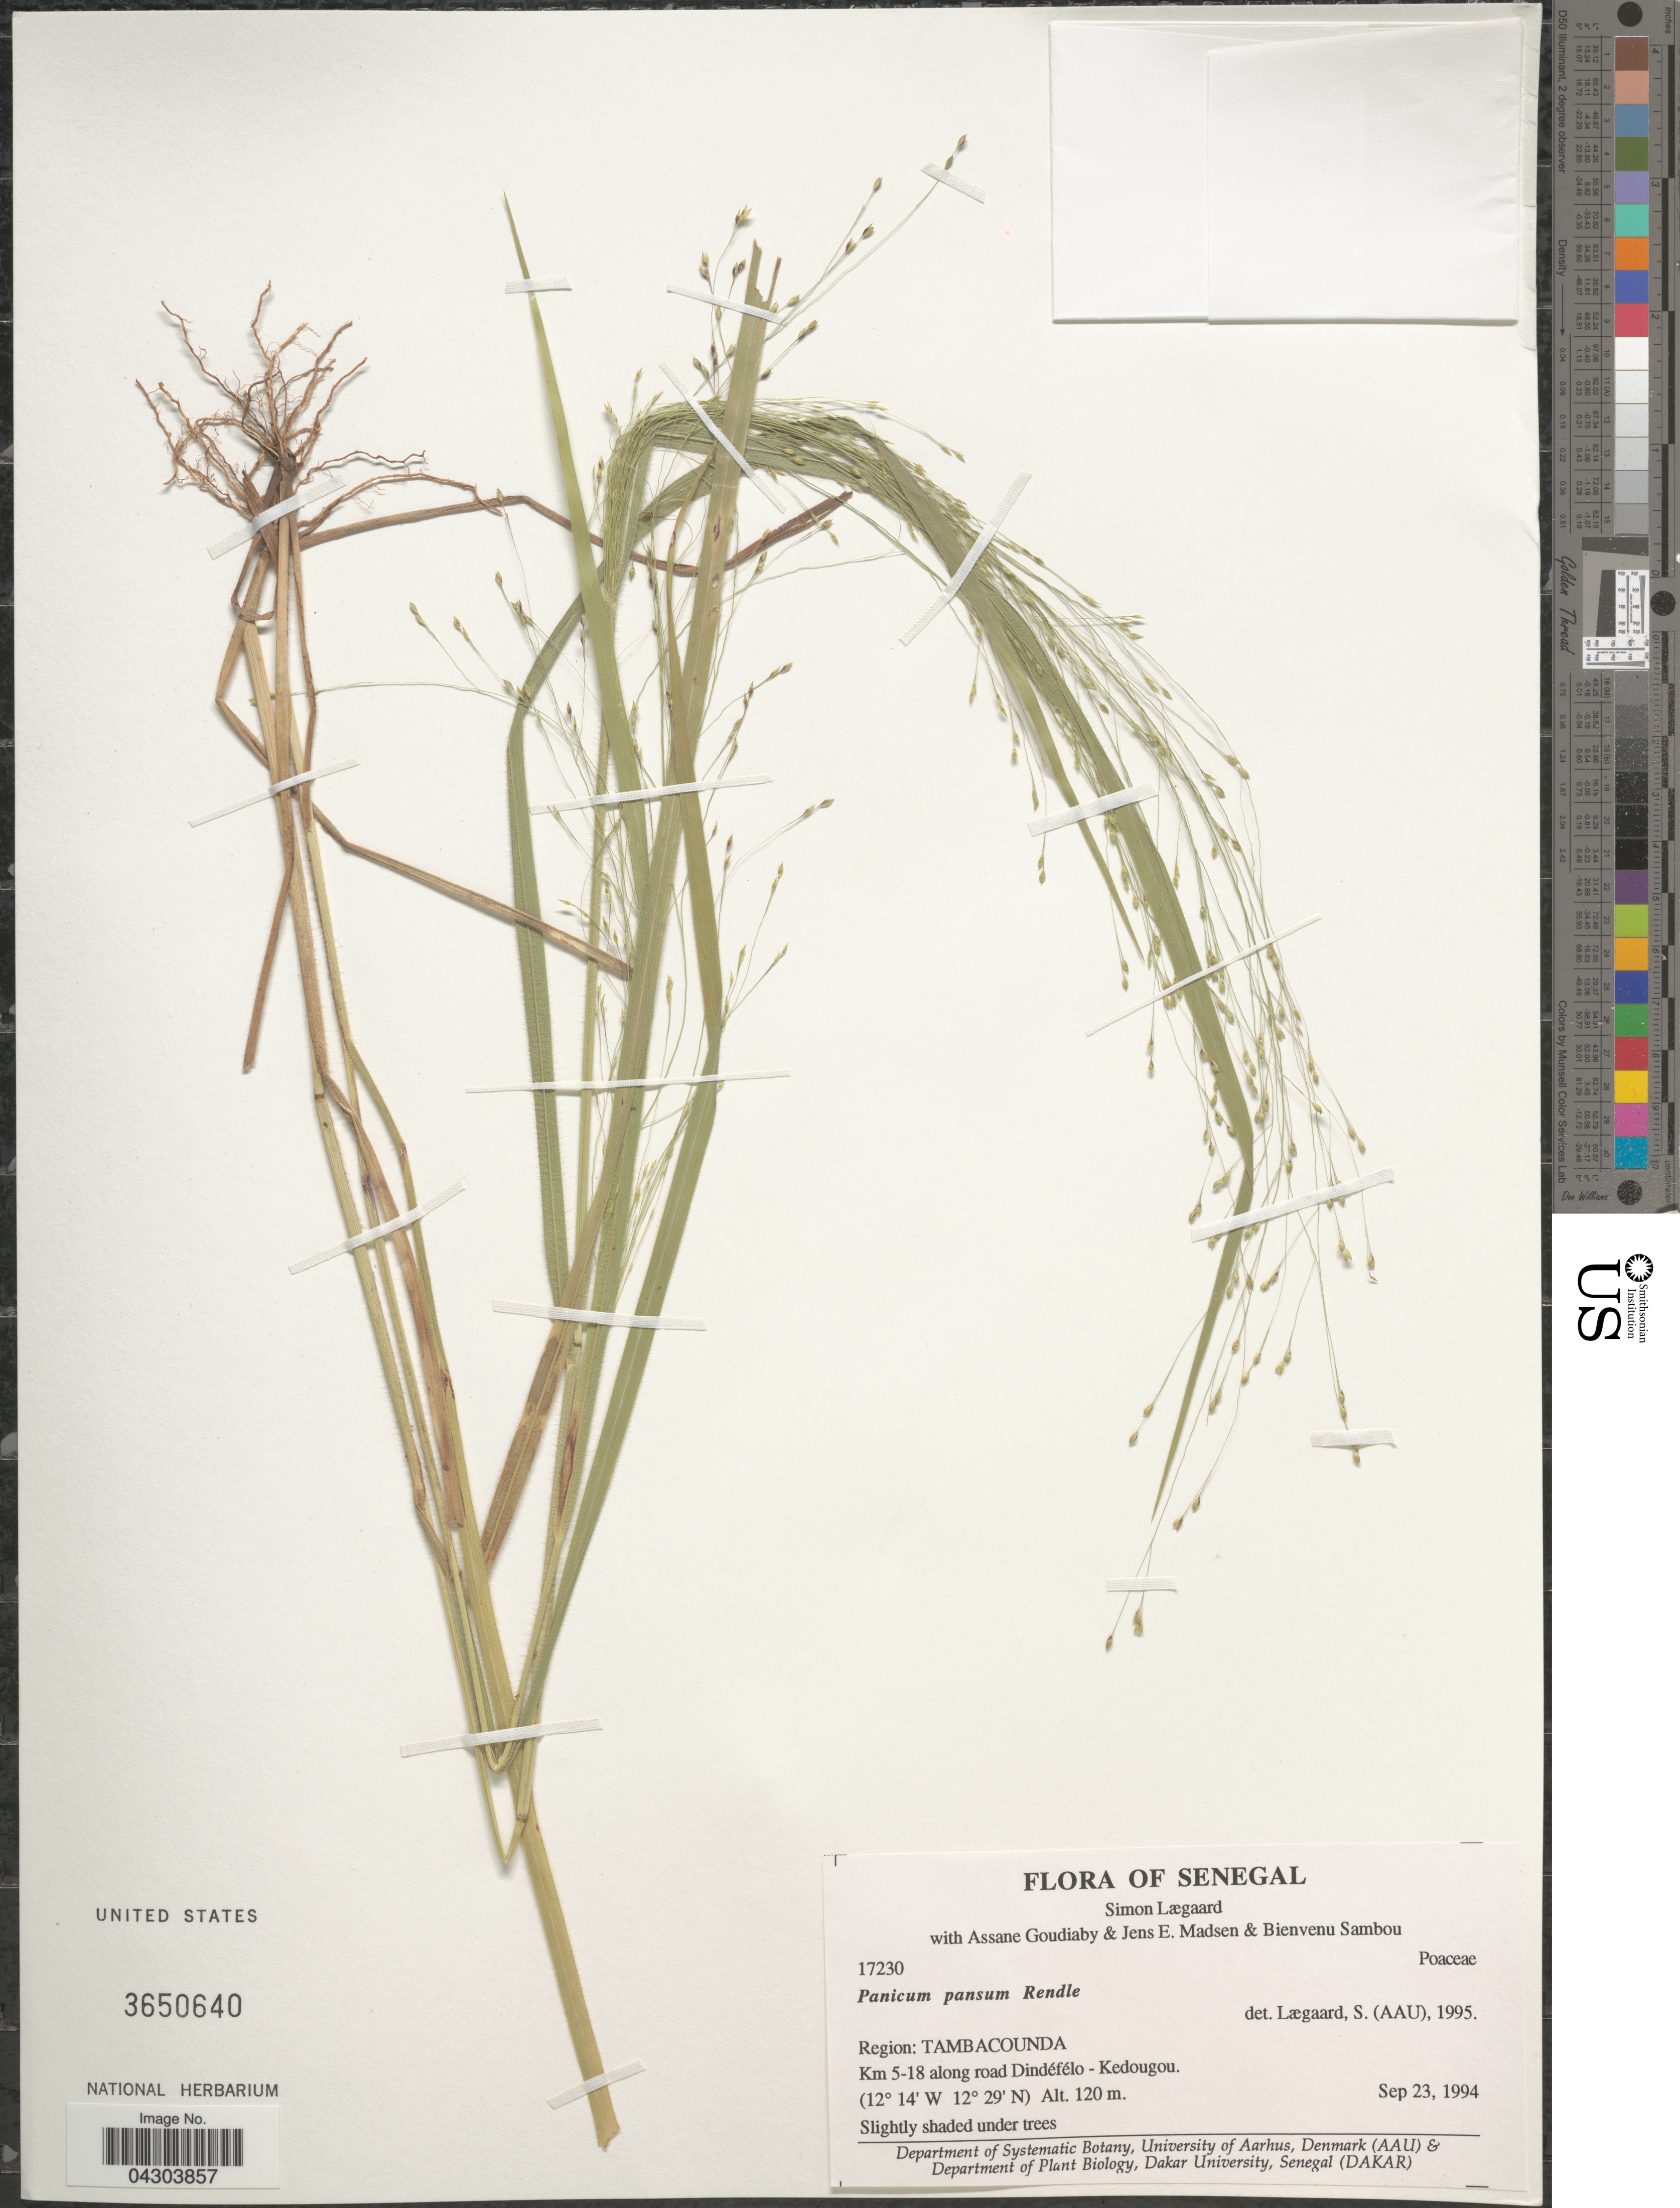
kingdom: Plantae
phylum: Tracheophyta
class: Liliopsida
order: Poales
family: Poaceae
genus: Panicum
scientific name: Panicum pansum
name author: Rendle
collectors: S. Lægaard, A. Goudiaby, J. E. Madsen & B. Sambou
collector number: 17230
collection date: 1994-09-23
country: Senegal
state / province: Tambacounda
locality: Regio: Tambacounda. Km 5-18 along road Dindéfélo - Kedougou.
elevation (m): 120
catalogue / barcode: US 3650640